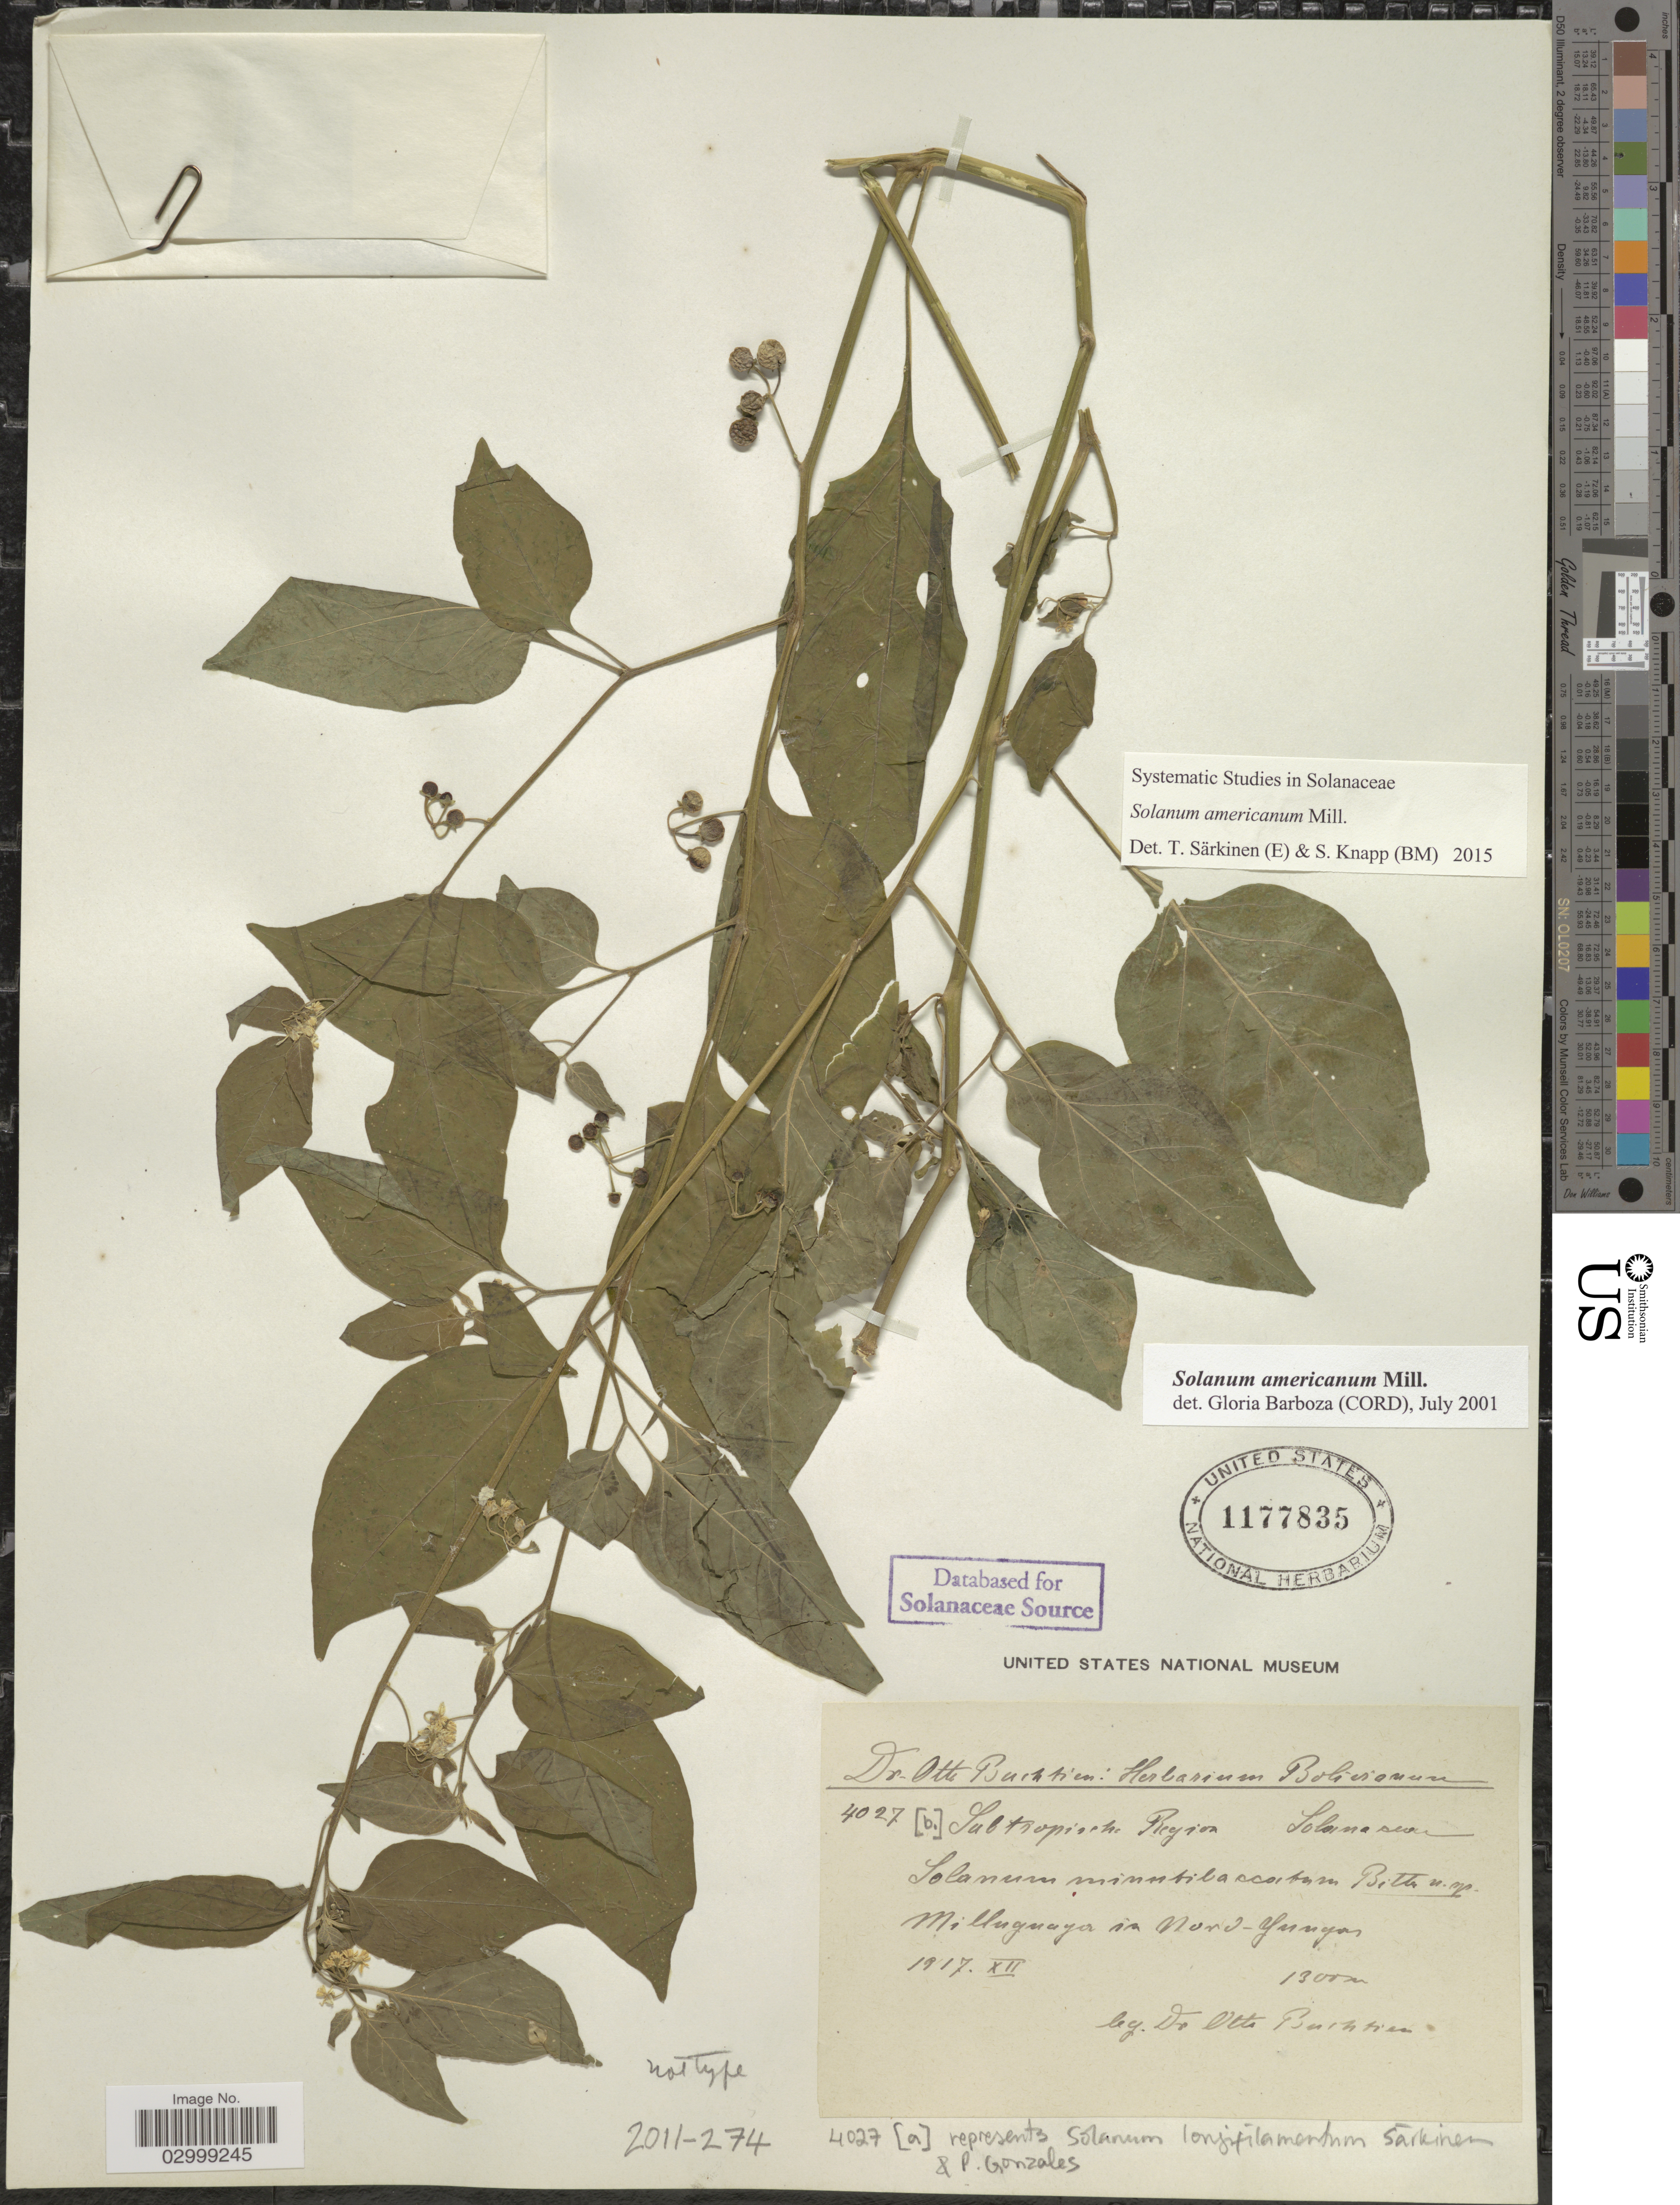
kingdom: Plantae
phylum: Tracheophyta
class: Magnoliopsida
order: Solanales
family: Solanaceae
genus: Solanum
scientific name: Solanum americanum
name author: Mill.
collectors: O. Buchtien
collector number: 4027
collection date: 1917-12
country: Bolivia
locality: Subtropisch Region, Milluguaya in Nord-Yungas, Subtropische Region.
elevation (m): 1300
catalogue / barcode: US 1177835